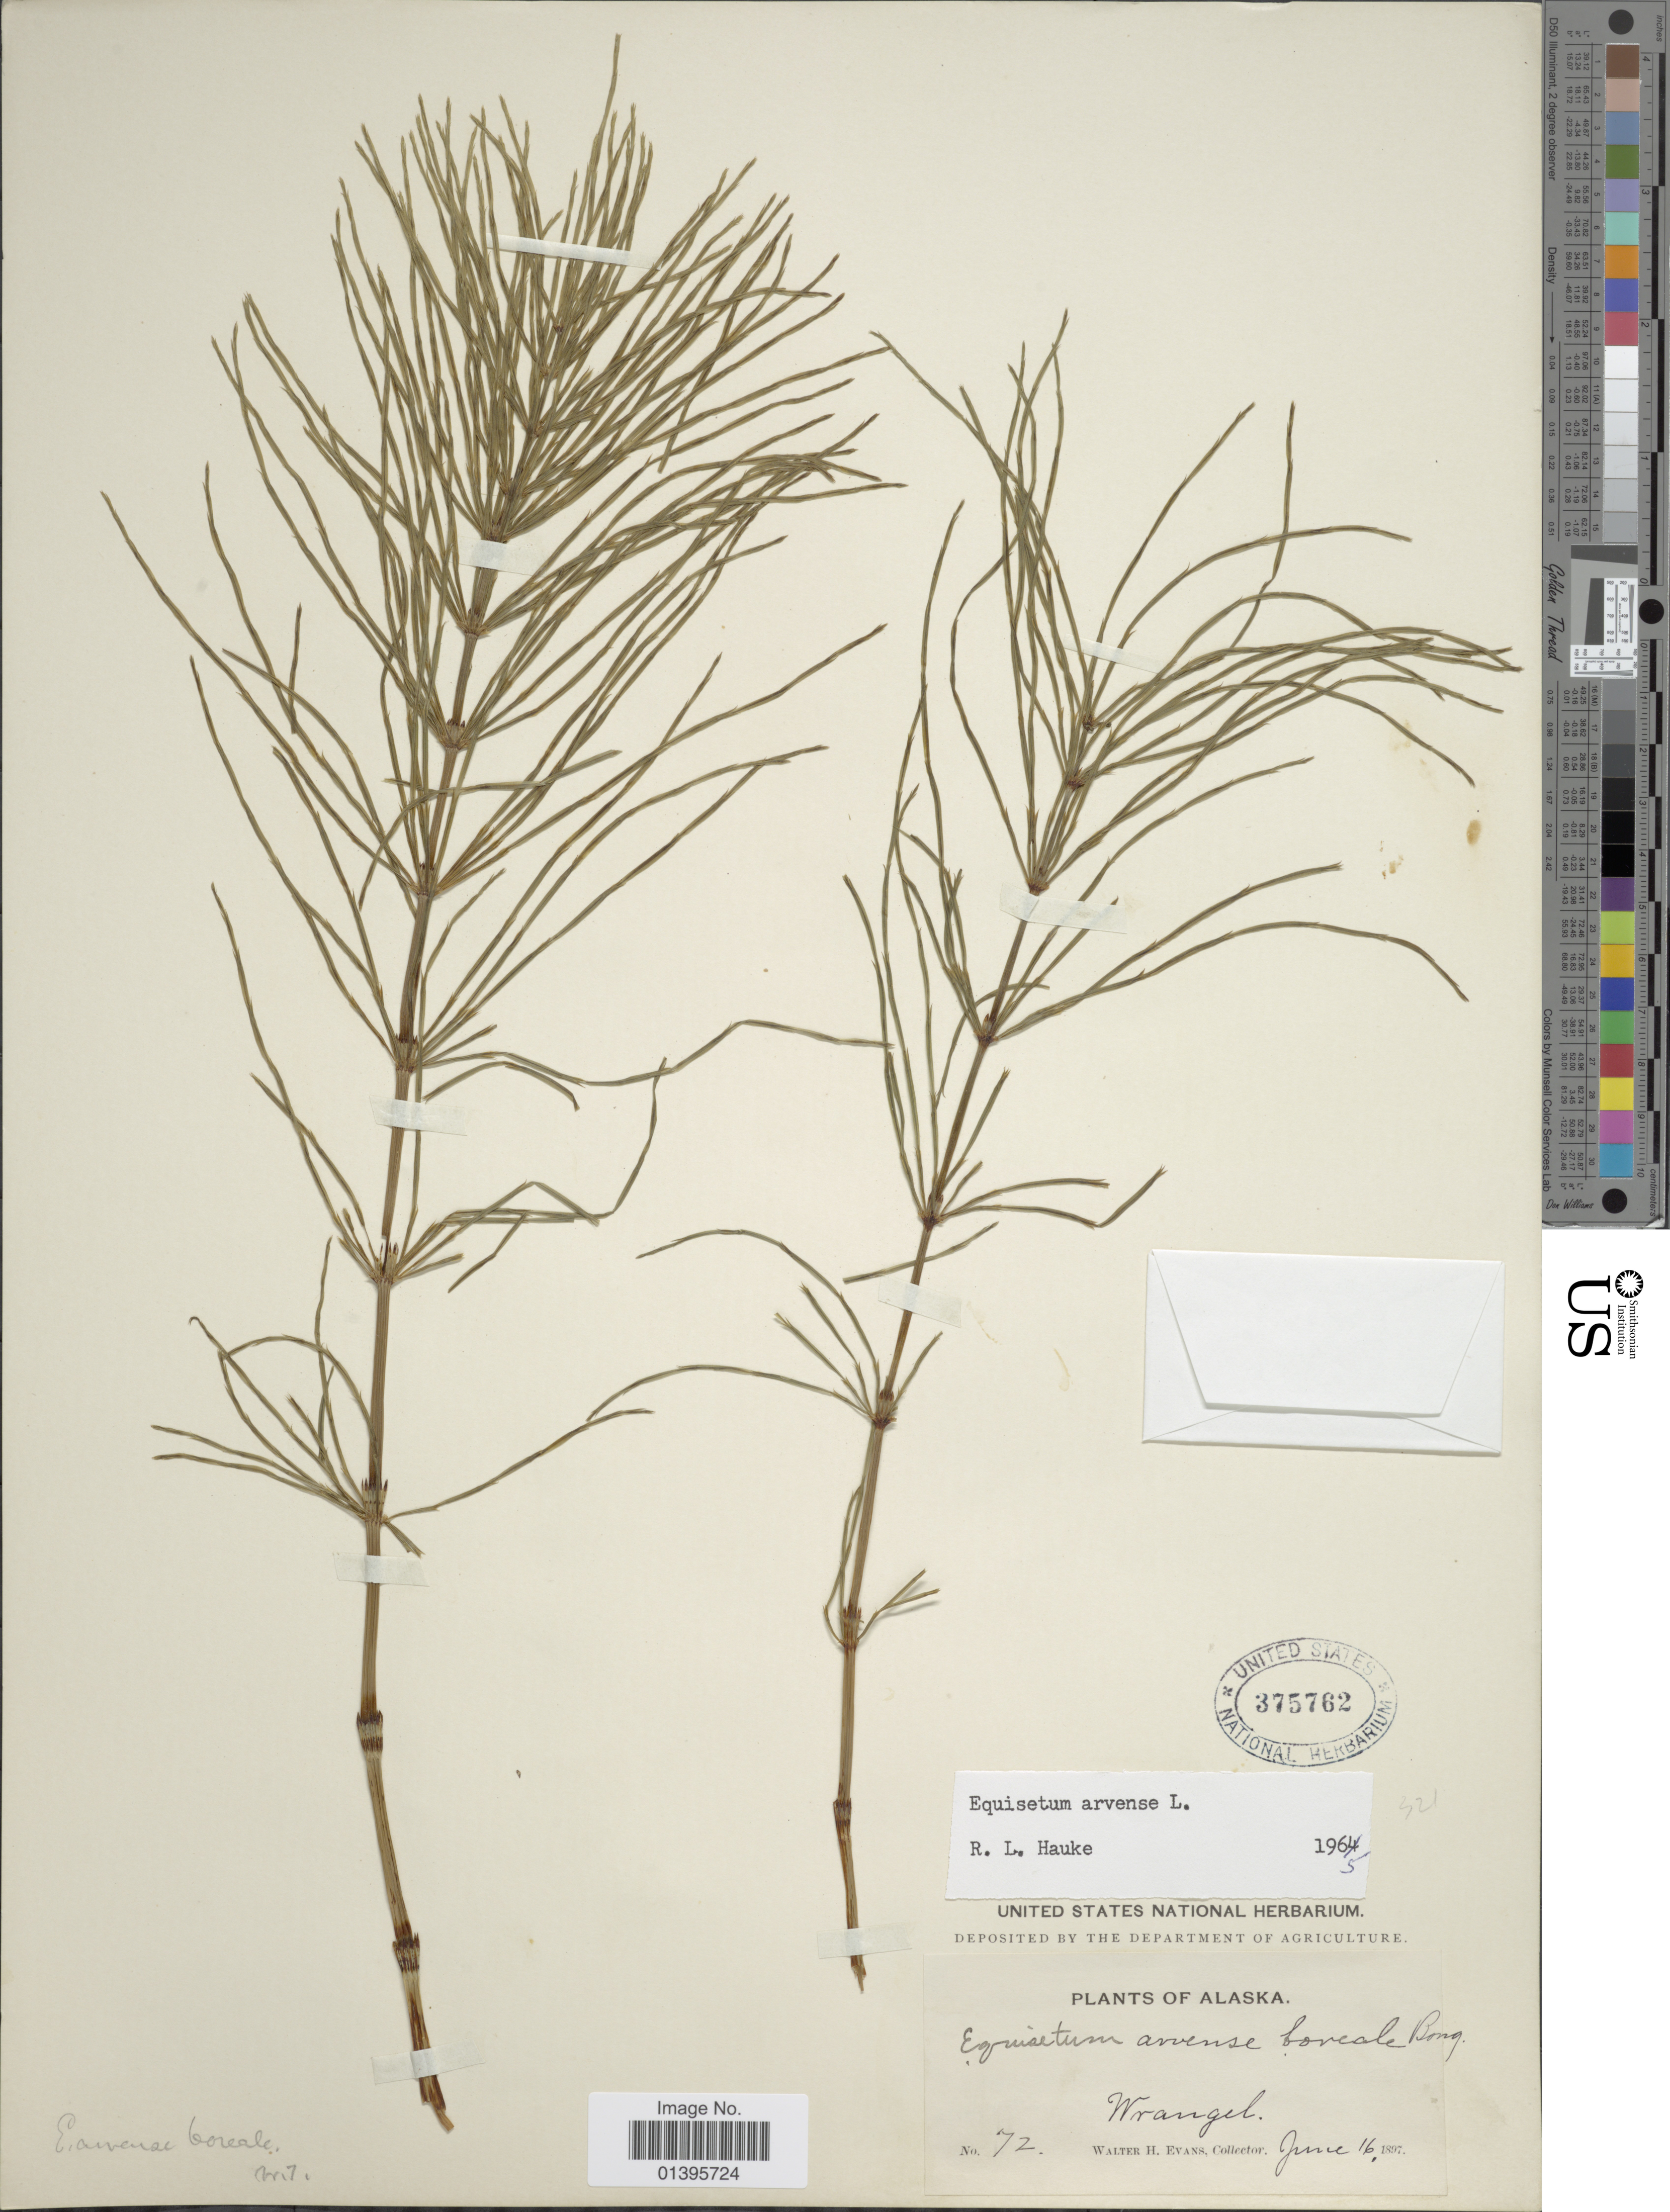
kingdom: Plantae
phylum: Tracheophyta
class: Polypodiopsida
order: Equisetales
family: Equisetaceae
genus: Equisetum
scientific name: Equisetum arvense var. boreale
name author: (Bong.) Rupr.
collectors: W. H. Evans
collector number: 72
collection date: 1897-06-16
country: United States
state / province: Alaska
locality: Wrangell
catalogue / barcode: US 375762